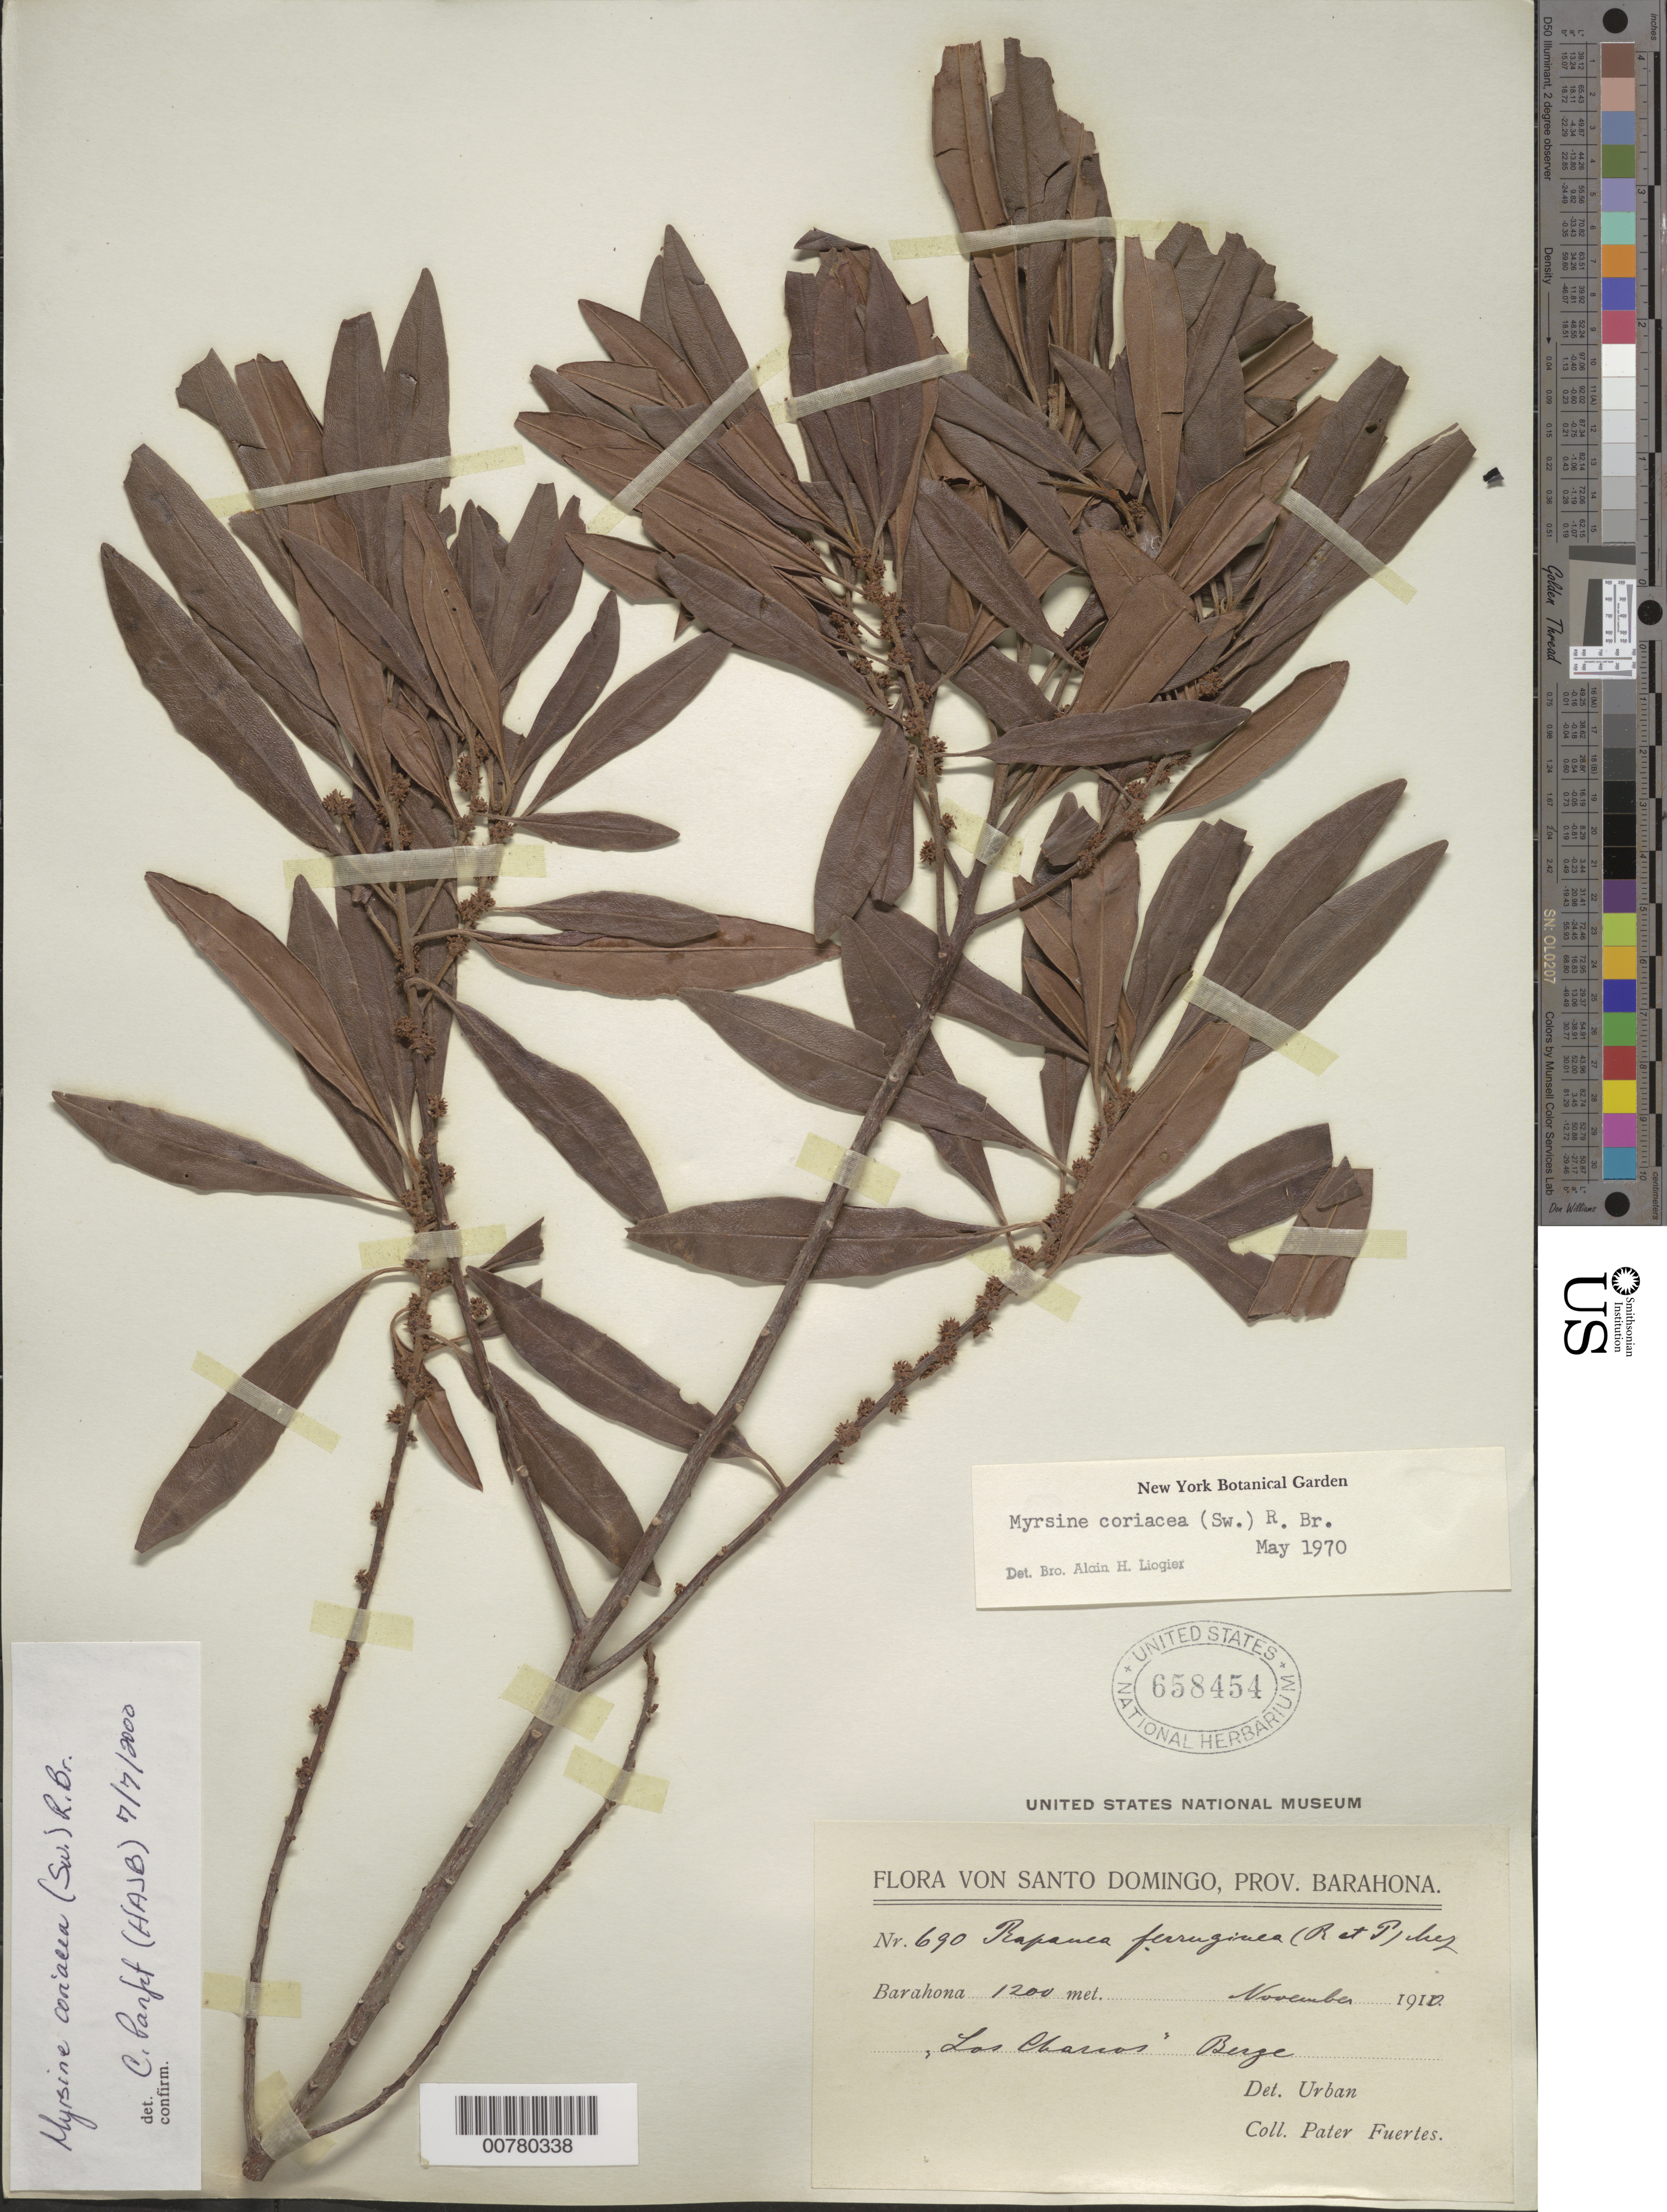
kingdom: Plantae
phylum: Tracheophyta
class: Magnoliopsida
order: Ericales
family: Primulaceae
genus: Myrsine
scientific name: Myrsine coriacea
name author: (Sw.) R. Br. ex Roem. & Schult.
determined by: Panfet, C.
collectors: M. D. Fuertes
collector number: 690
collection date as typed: Nov 1910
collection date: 1910-11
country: Dominican Republic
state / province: Barahona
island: Hispaniola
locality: Los Chavos.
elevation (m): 1200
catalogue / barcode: US 658454